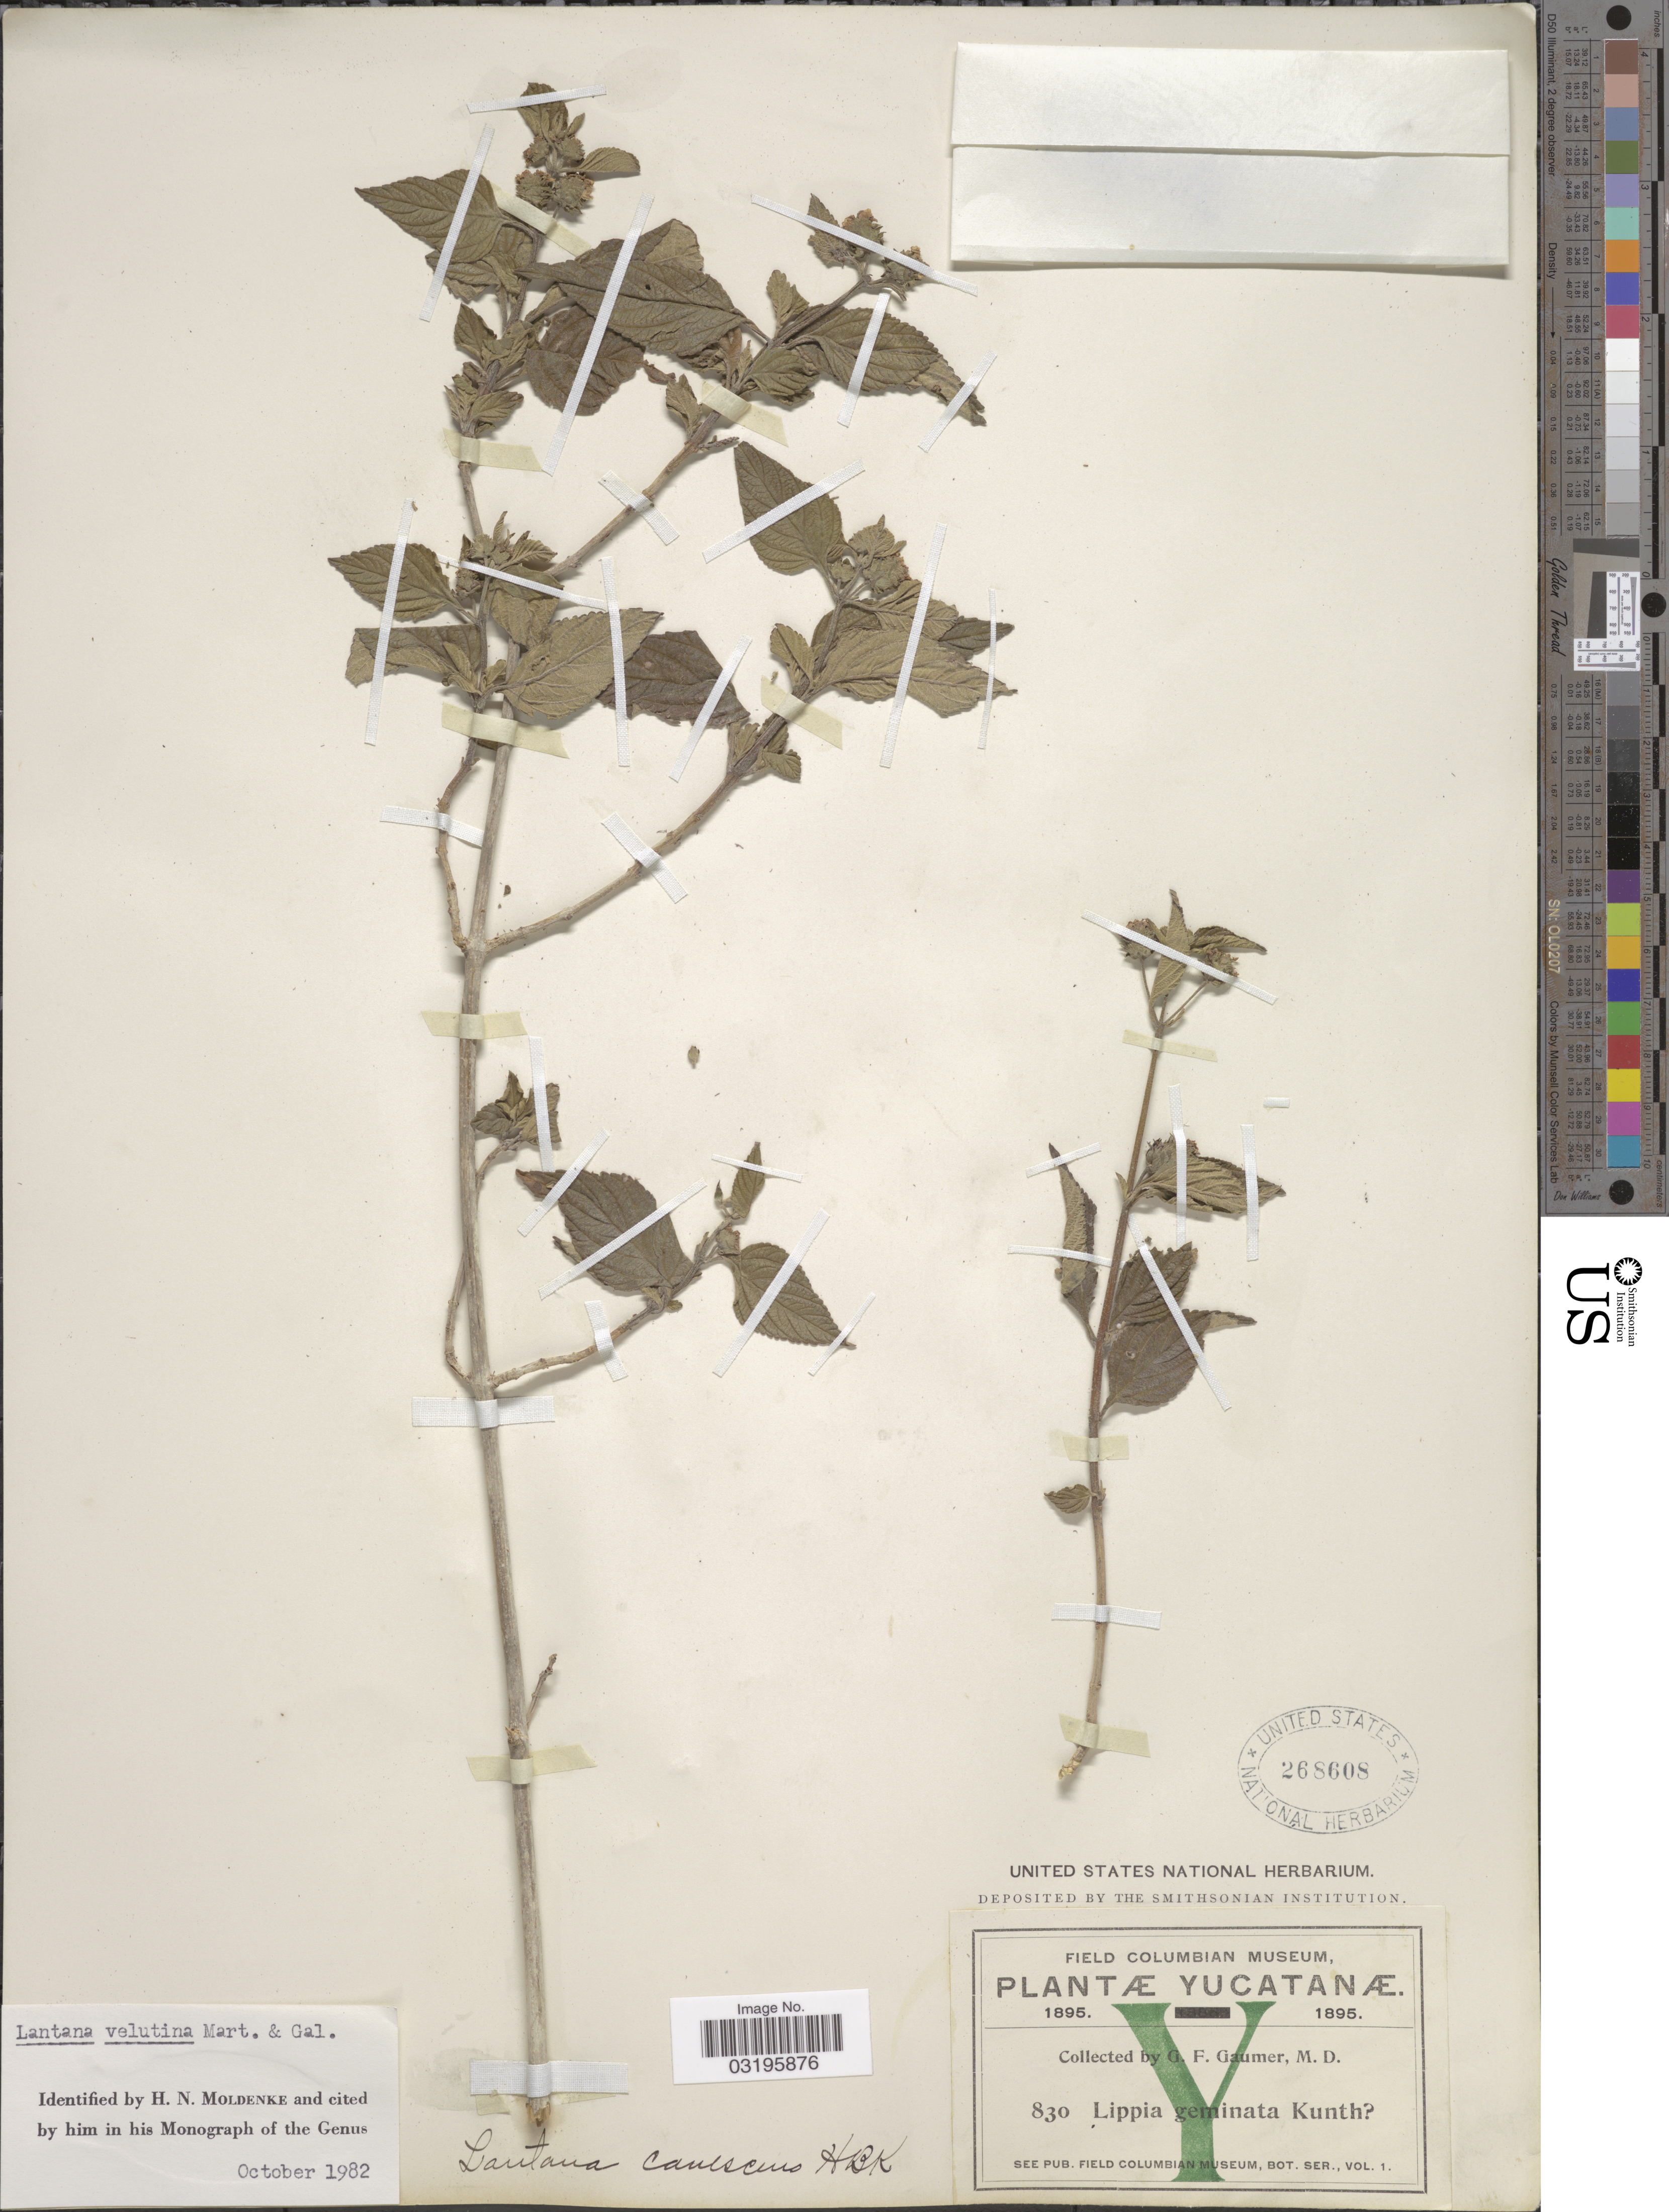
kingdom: Plantae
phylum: Tracheophyta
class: Magnoliopsida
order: Lamiales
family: Verbenaceae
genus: Lantana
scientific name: Lantana velutina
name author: M. Martens & Galeotti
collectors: G. F. Gaumer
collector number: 830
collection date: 1895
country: Mexico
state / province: Yucatán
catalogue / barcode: US 268608